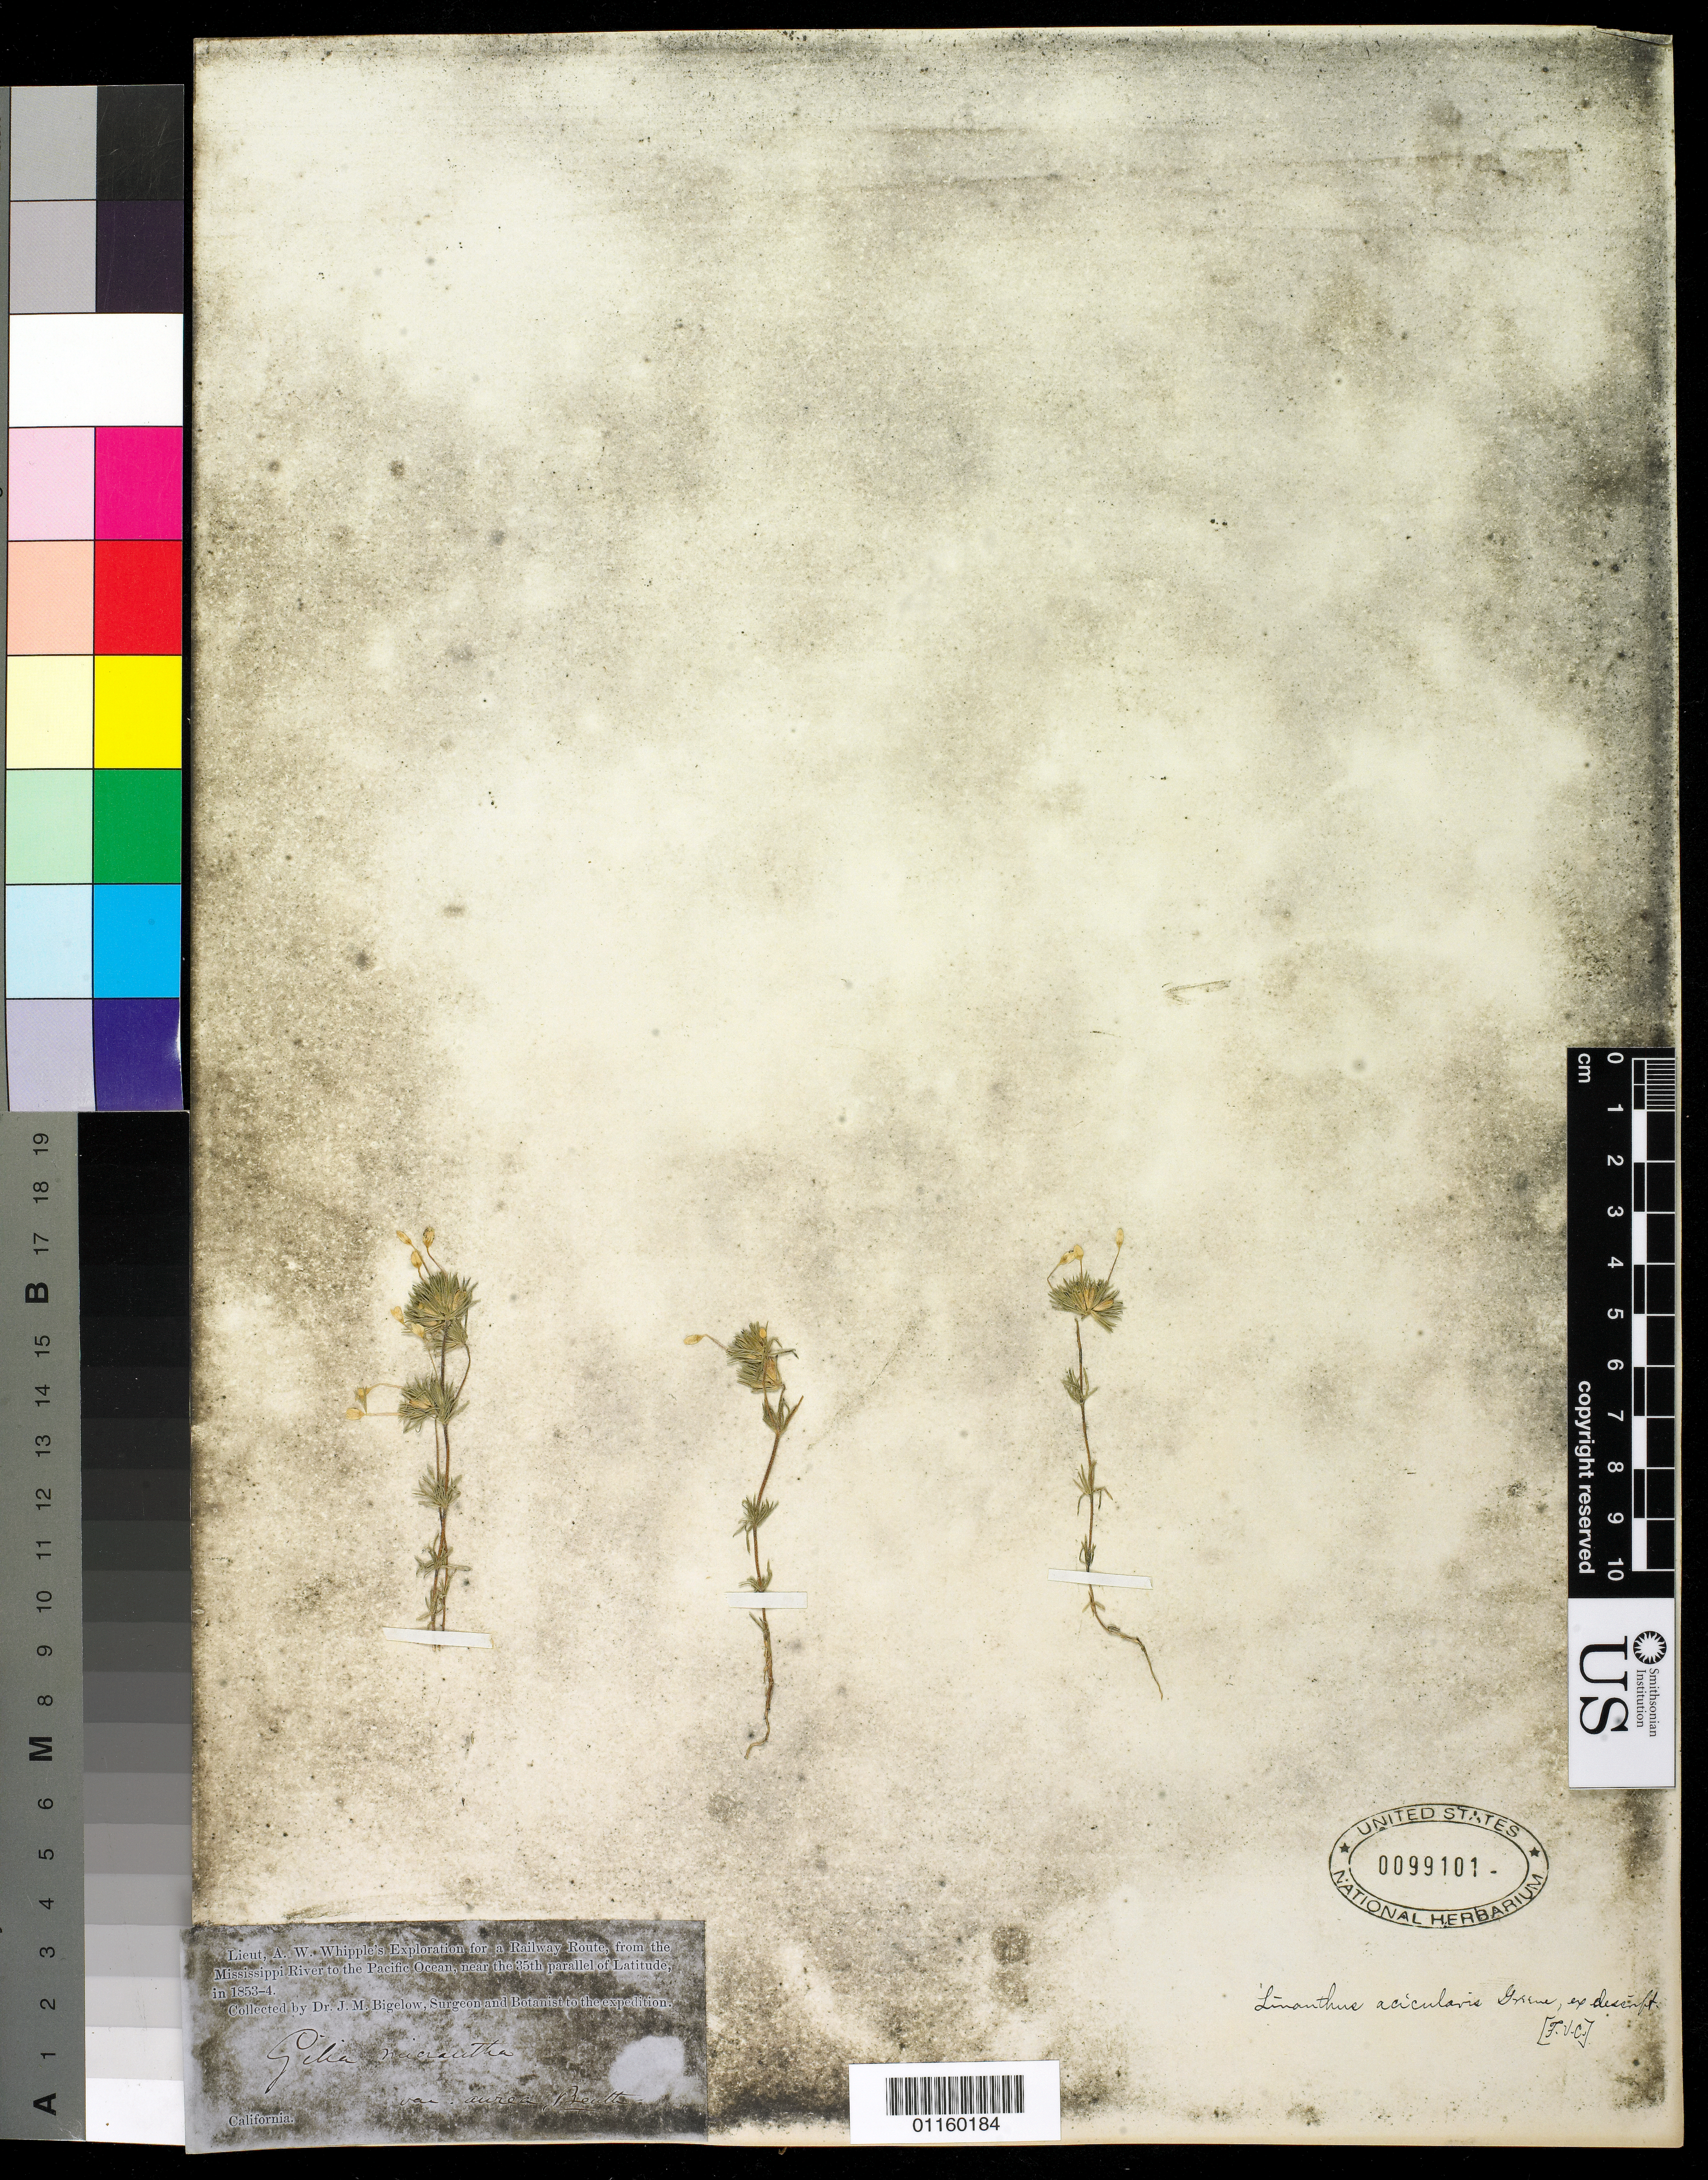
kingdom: Plantae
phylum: Tracheophyta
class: Magnoliopsida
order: Ericales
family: Polemoniaceae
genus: Leptosiphon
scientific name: Leptosiphon acicularis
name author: Jeps.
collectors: J. M. Bigelow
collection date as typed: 1853 to -- --- 1854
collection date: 1853/1854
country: United States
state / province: California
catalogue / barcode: US 99101